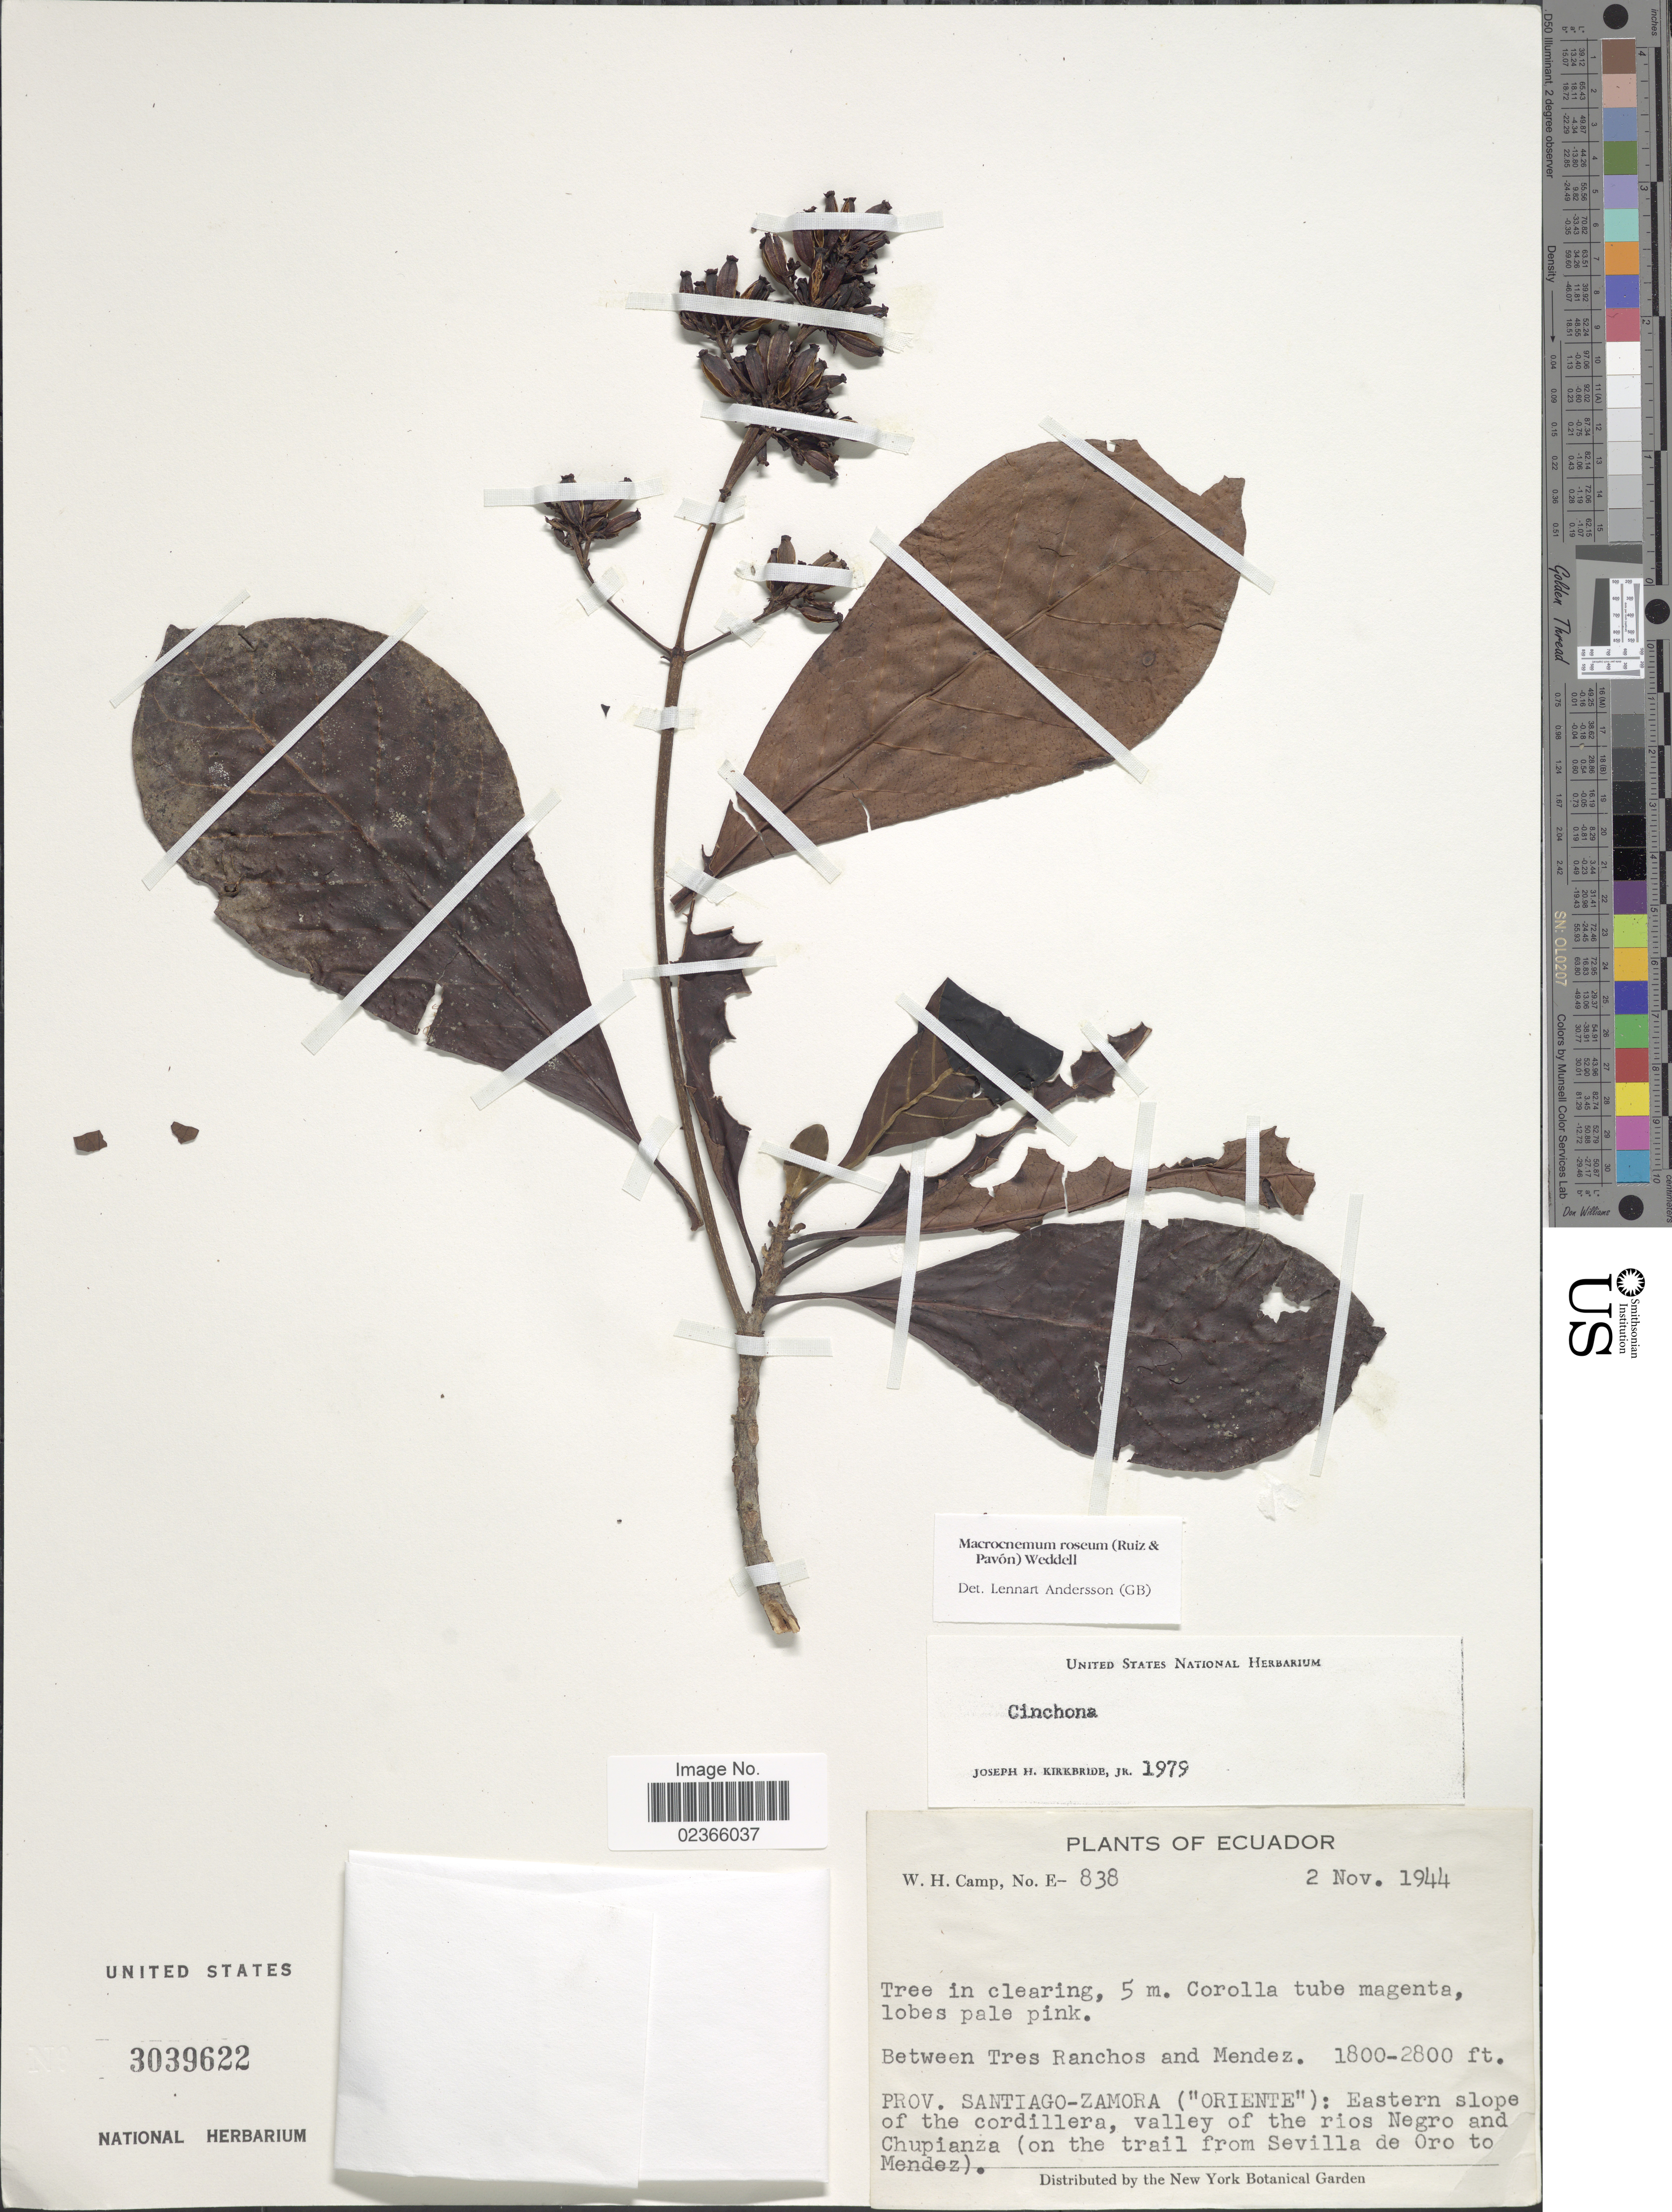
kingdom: Plantae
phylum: Tracheophyta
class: Magnoliopsida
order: Gentianales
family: Rubiaceae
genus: Macrocnemum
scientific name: Macrocnemum roseum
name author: Wedd.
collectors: W. H. Camp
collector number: E-838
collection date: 1944-11-02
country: Ecuador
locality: Ecuador, Between Tres Ranchos and Mendez. Prov. Santiago-Zamora ("Oriente") : Eastern slope of the cordillera, valley of the rios Negro and Chupianza (on the trail from Sevilla de Oro to Mendez).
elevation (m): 549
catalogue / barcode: US 3039622